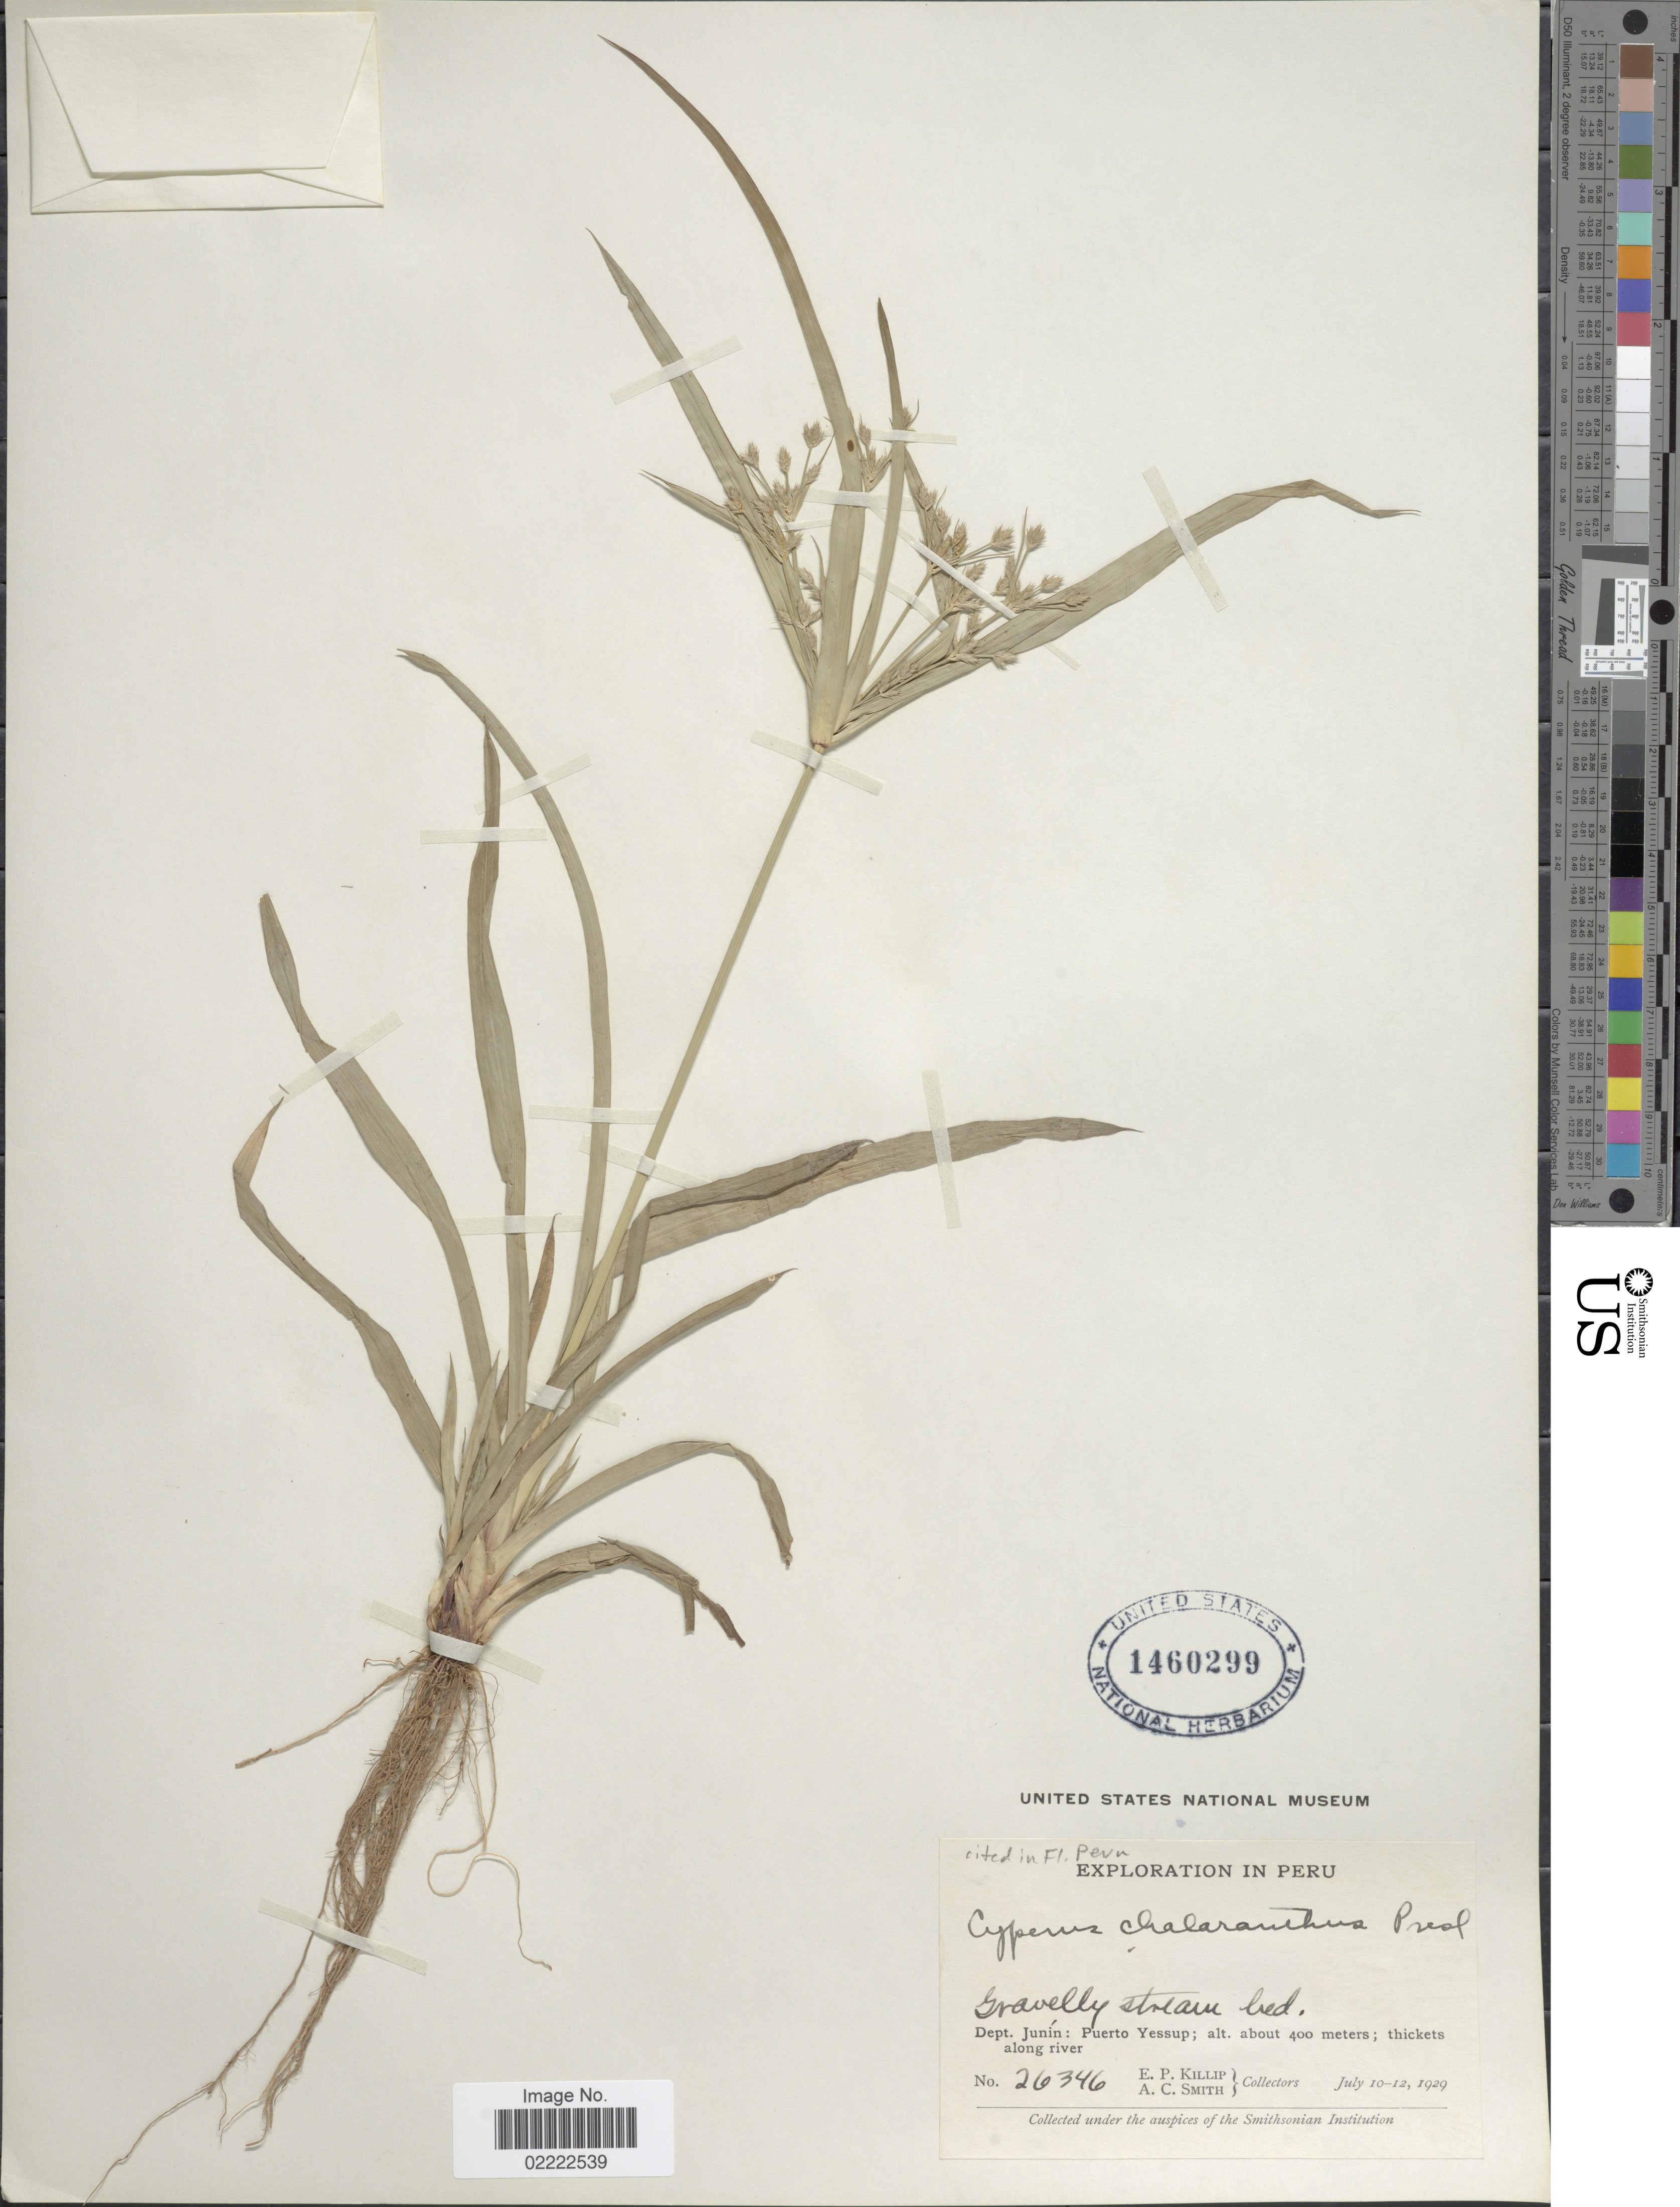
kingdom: Plantae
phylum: Tracheophyta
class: Liliopsida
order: Poales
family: Cyperaceae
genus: Cyperus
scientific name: Cyperus laxus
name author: Lam.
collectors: E. P. Killip & A. C. Smith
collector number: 26346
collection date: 1929-07-10/1929-07-12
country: Peru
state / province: Junín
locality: Puerto Yessup, thickets along river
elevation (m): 400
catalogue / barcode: US 1460299